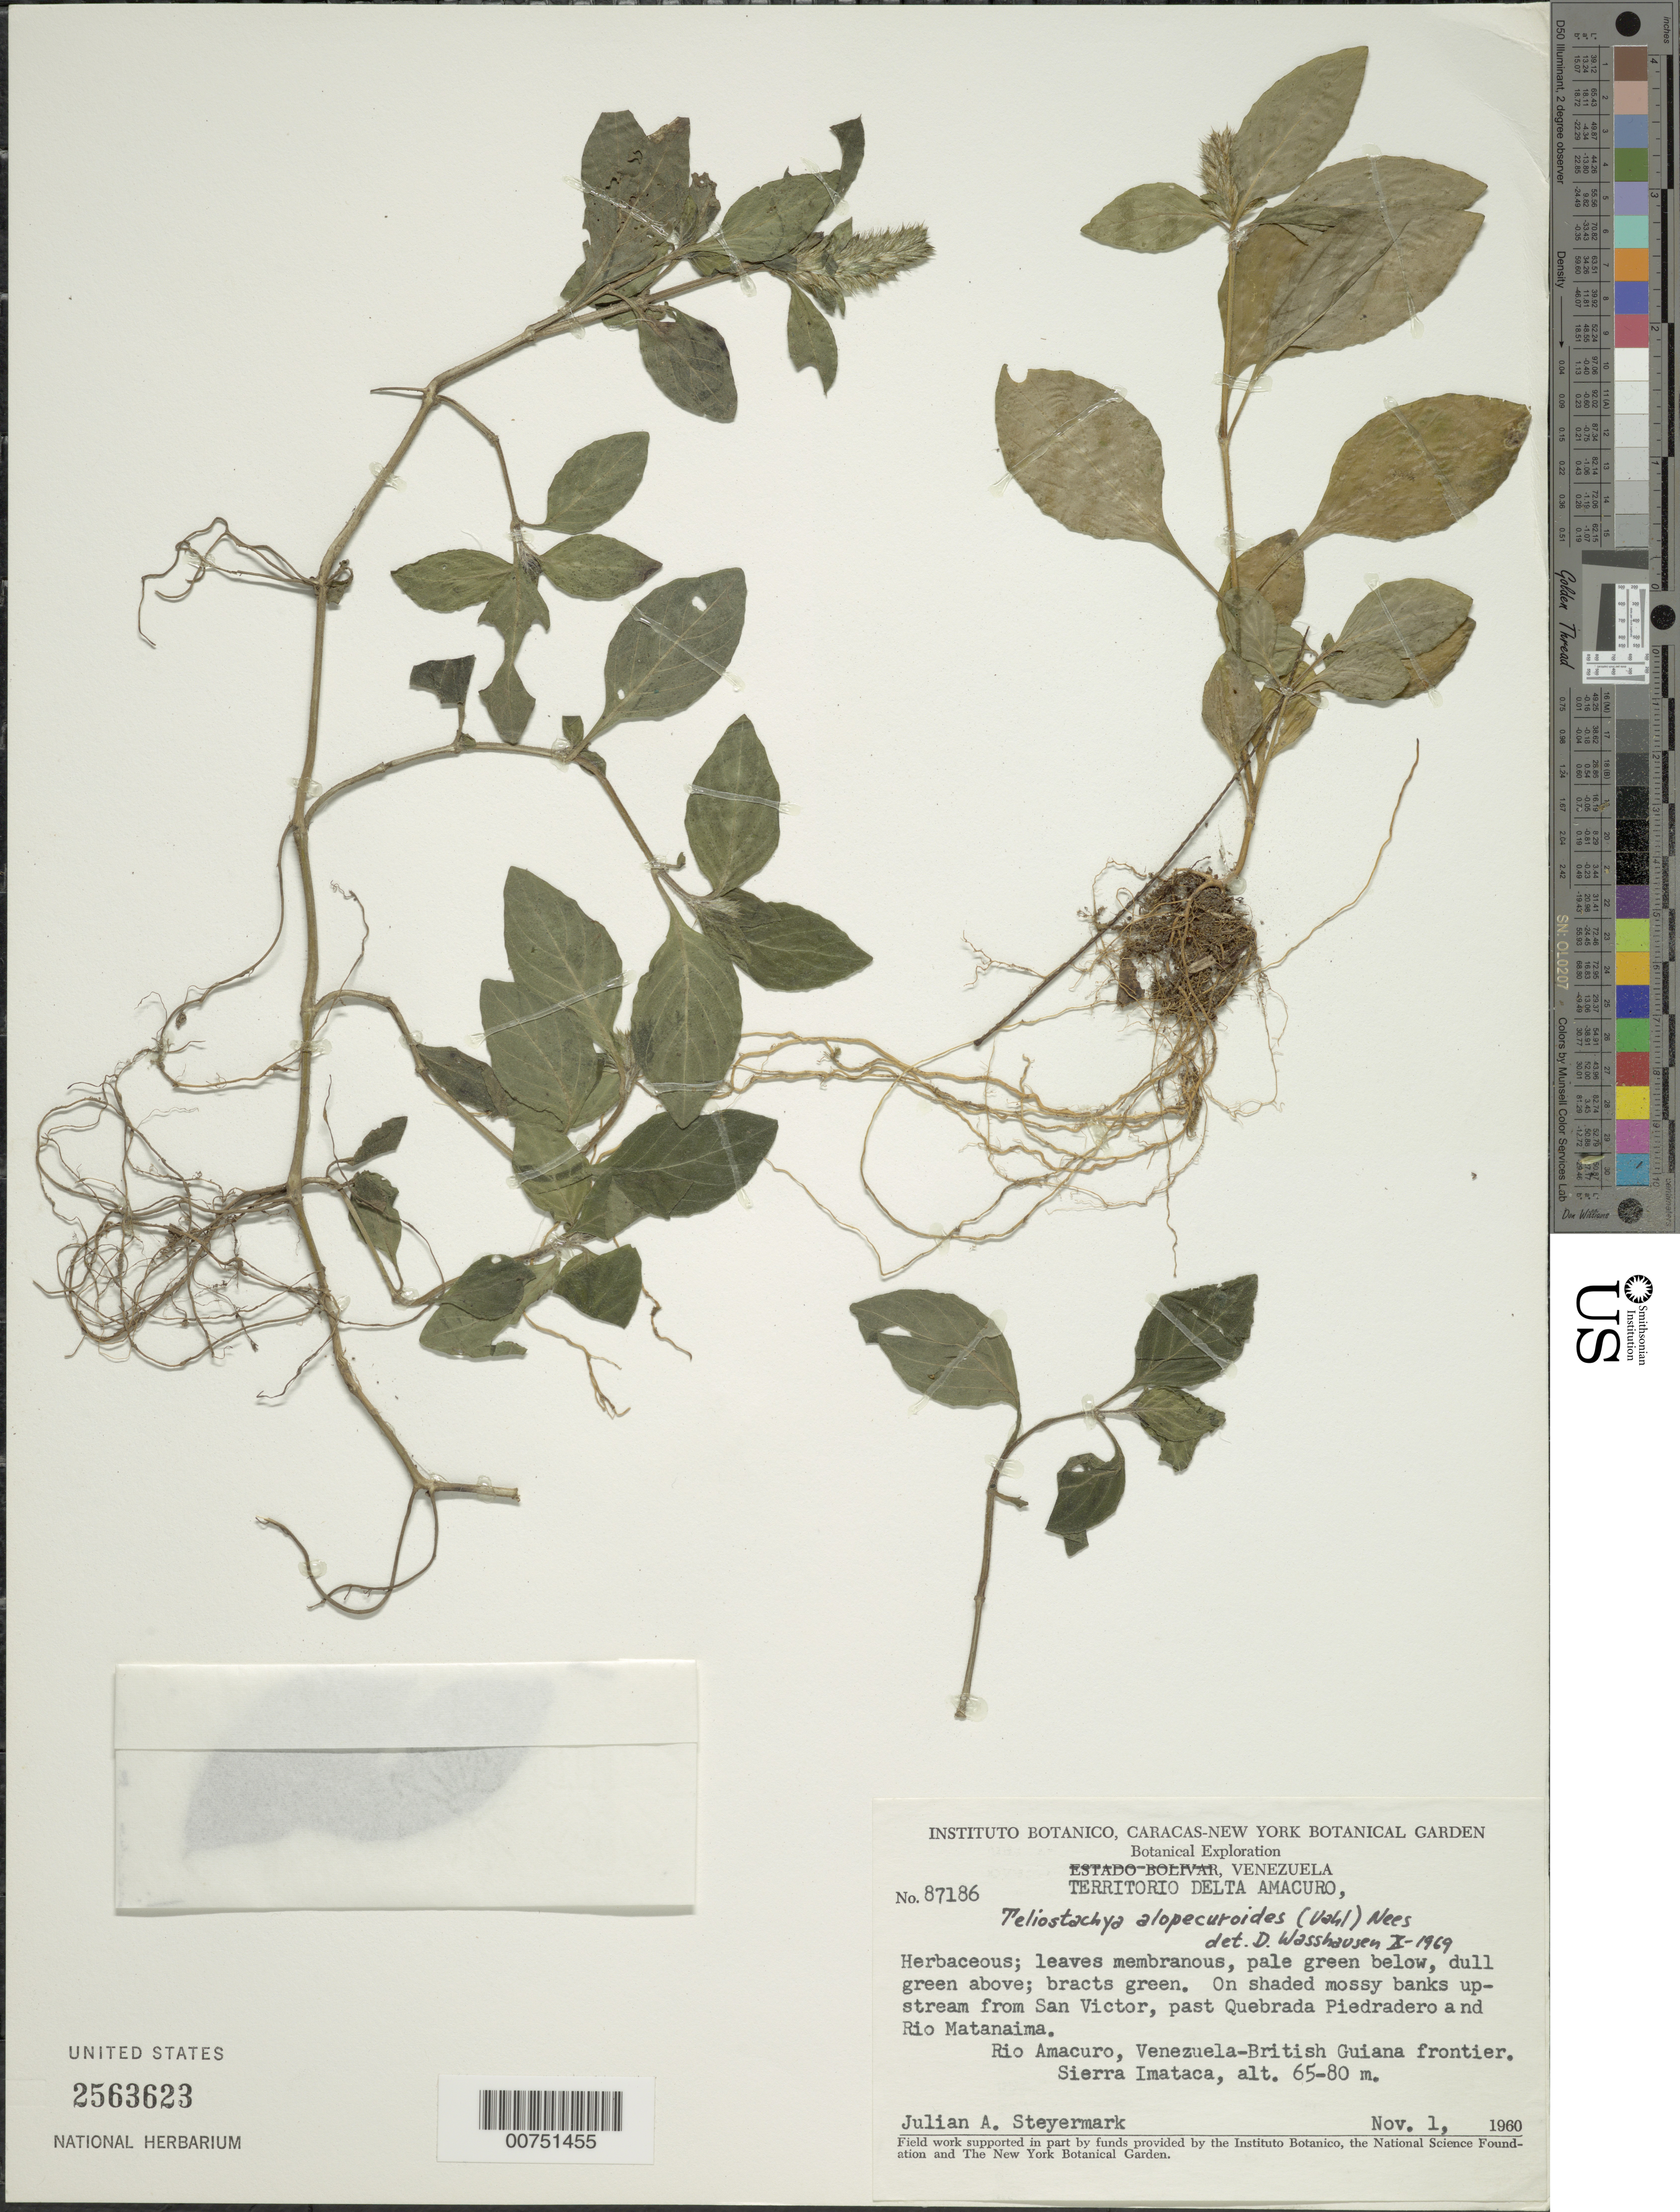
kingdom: Plantae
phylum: Tracheophyta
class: Magnoliopsida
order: Lamiales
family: Acanthaceae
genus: Teliostachya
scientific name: Teliostachya alopecuroidea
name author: (Vahl) Nees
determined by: Wasshausen, Dieter C., (BOT), Smithsonian Institution - National Museum of Natural History (UNITED STATES)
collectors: J. Steyermark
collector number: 87186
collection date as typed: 1-Nov-60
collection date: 1960-11-01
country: Venezuela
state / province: Delta Amacuro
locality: Río Amacuro, Venezuela-British Guiana frontier, Sierra Imataca; upstream from San Victor, past Quebrada Piedradero and Río Matanaima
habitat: Shaded mossy banks upstream from river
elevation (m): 65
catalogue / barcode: US 2563623